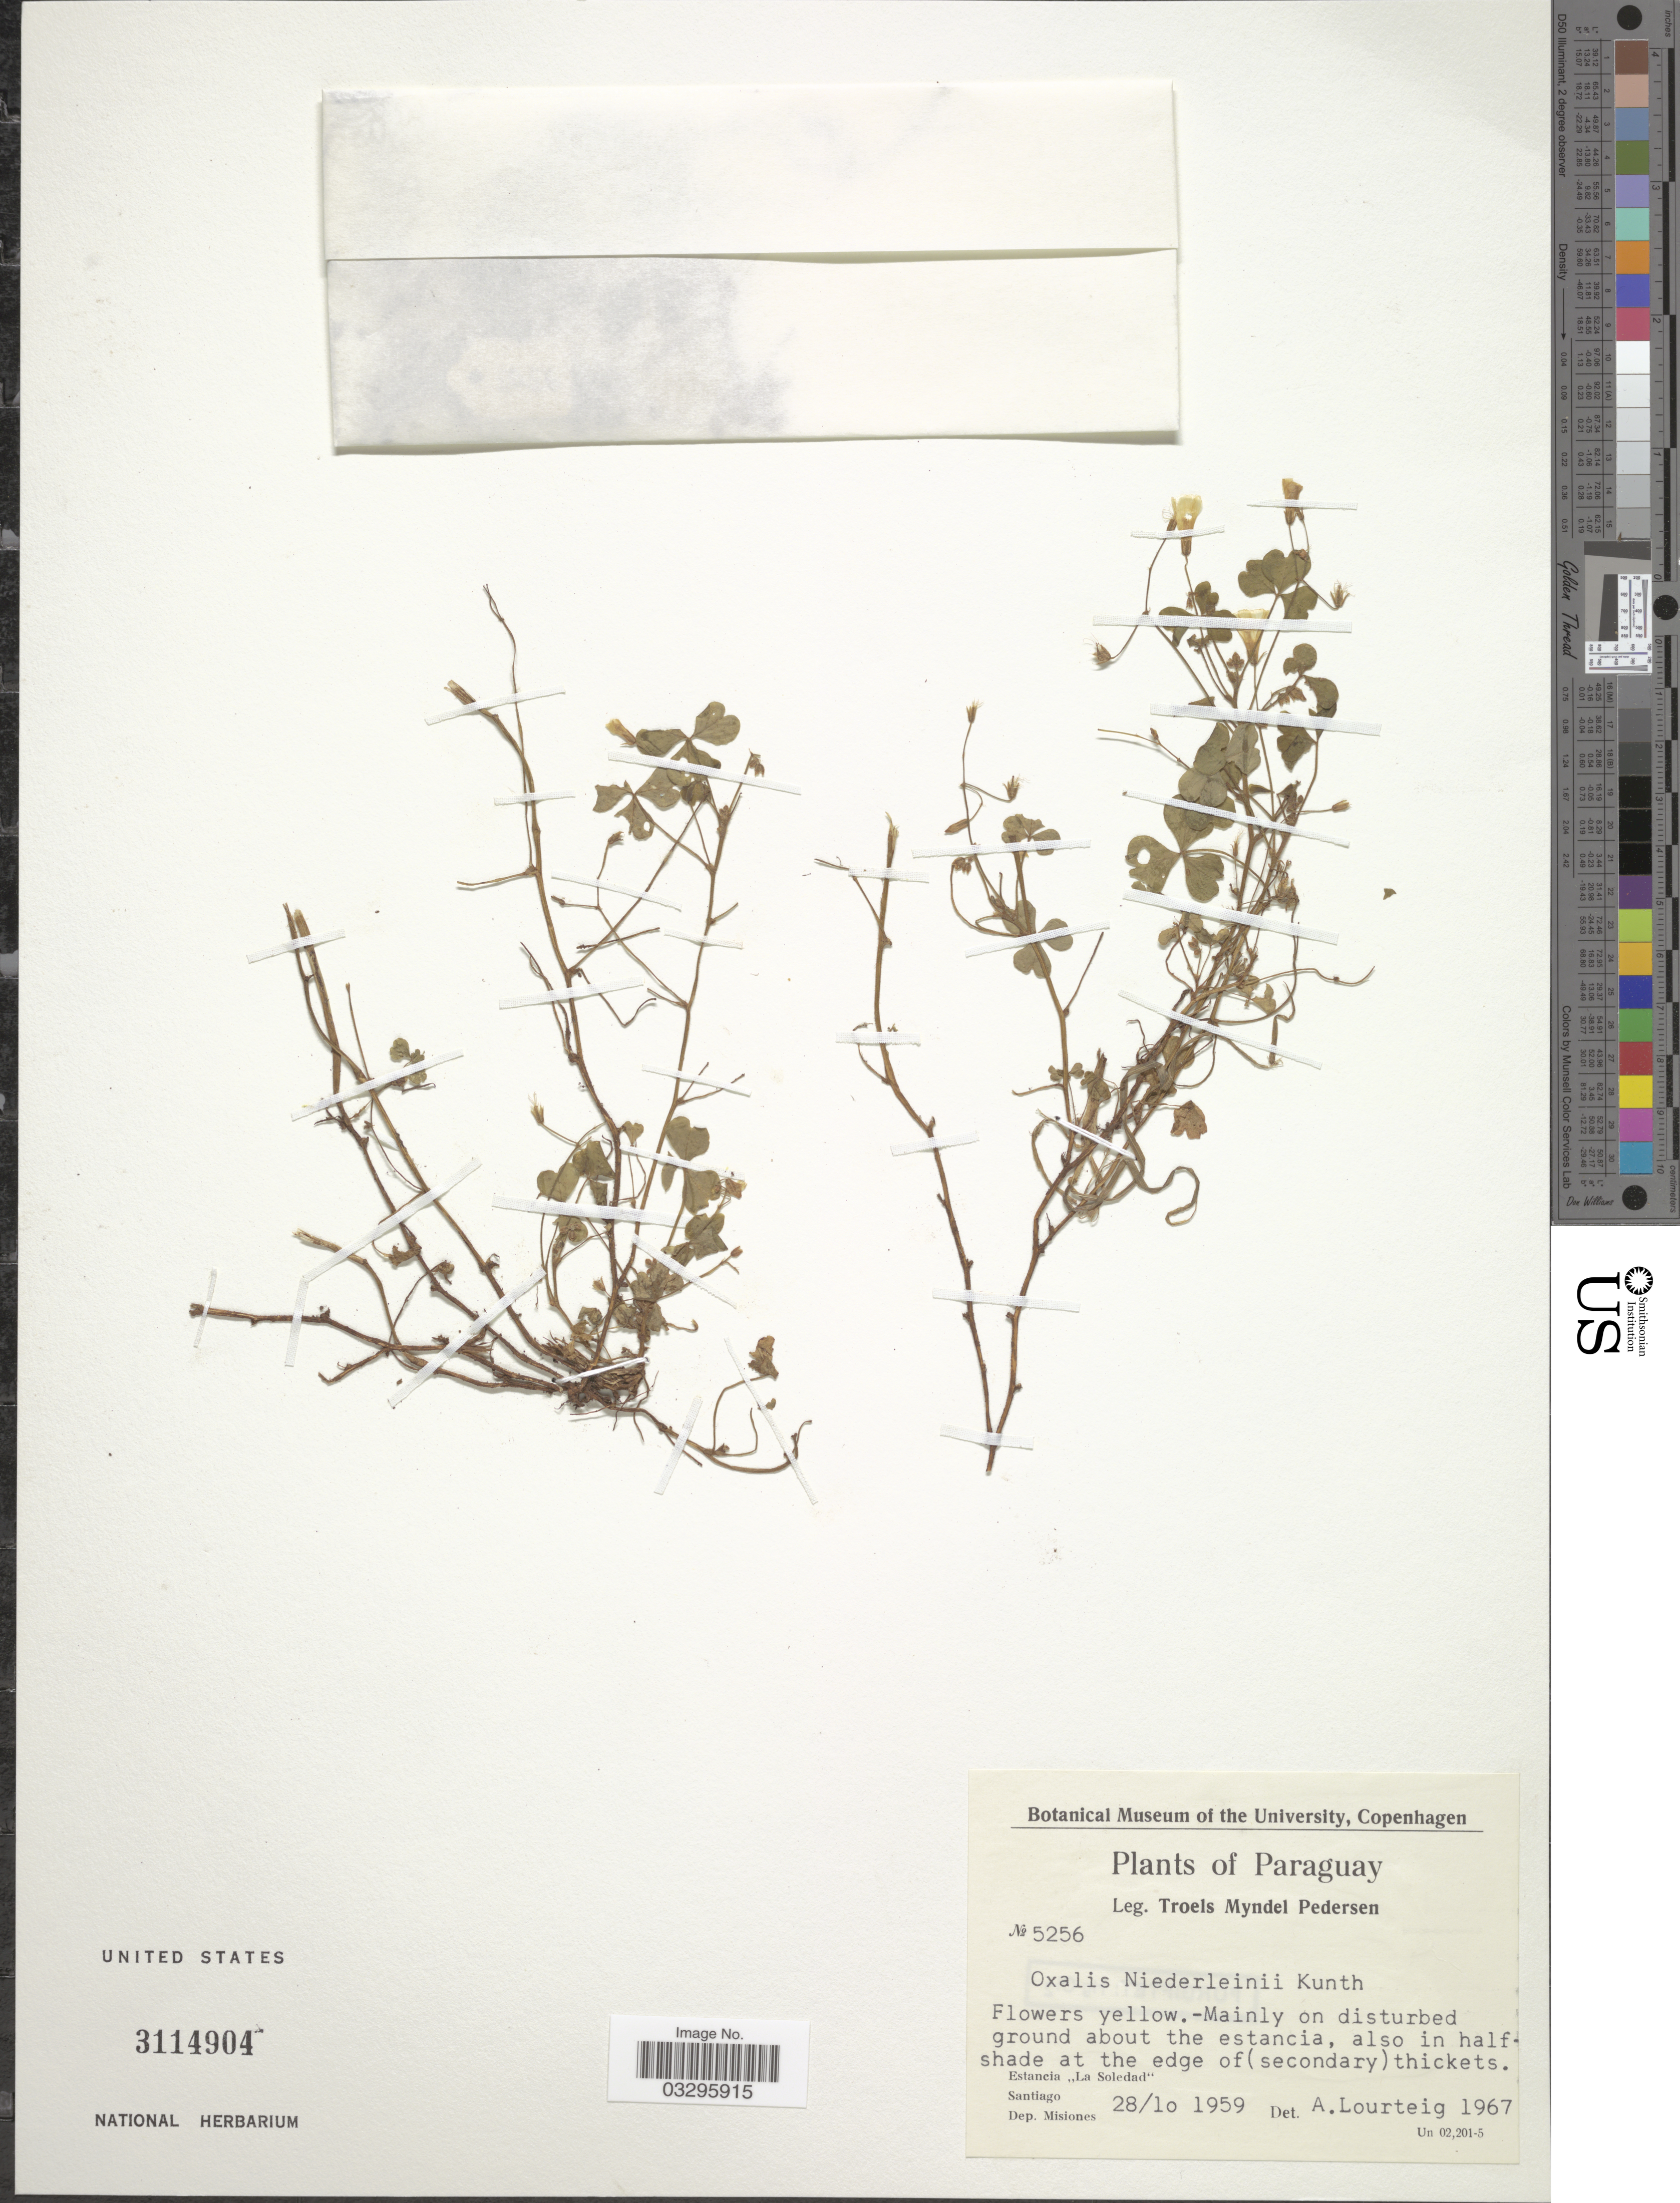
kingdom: Plantae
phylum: Tracheophyta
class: Magnoliopsida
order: Oxalidales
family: Oxalidaceae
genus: Oxalis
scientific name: Oxalis niederleinii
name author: R. Knuth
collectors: T. Pederson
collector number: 5256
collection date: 1959-10-28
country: Paraguay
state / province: Misiones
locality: Estancia "La Soledad". Santiago. Dep. Misiones.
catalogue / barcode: US 3114904